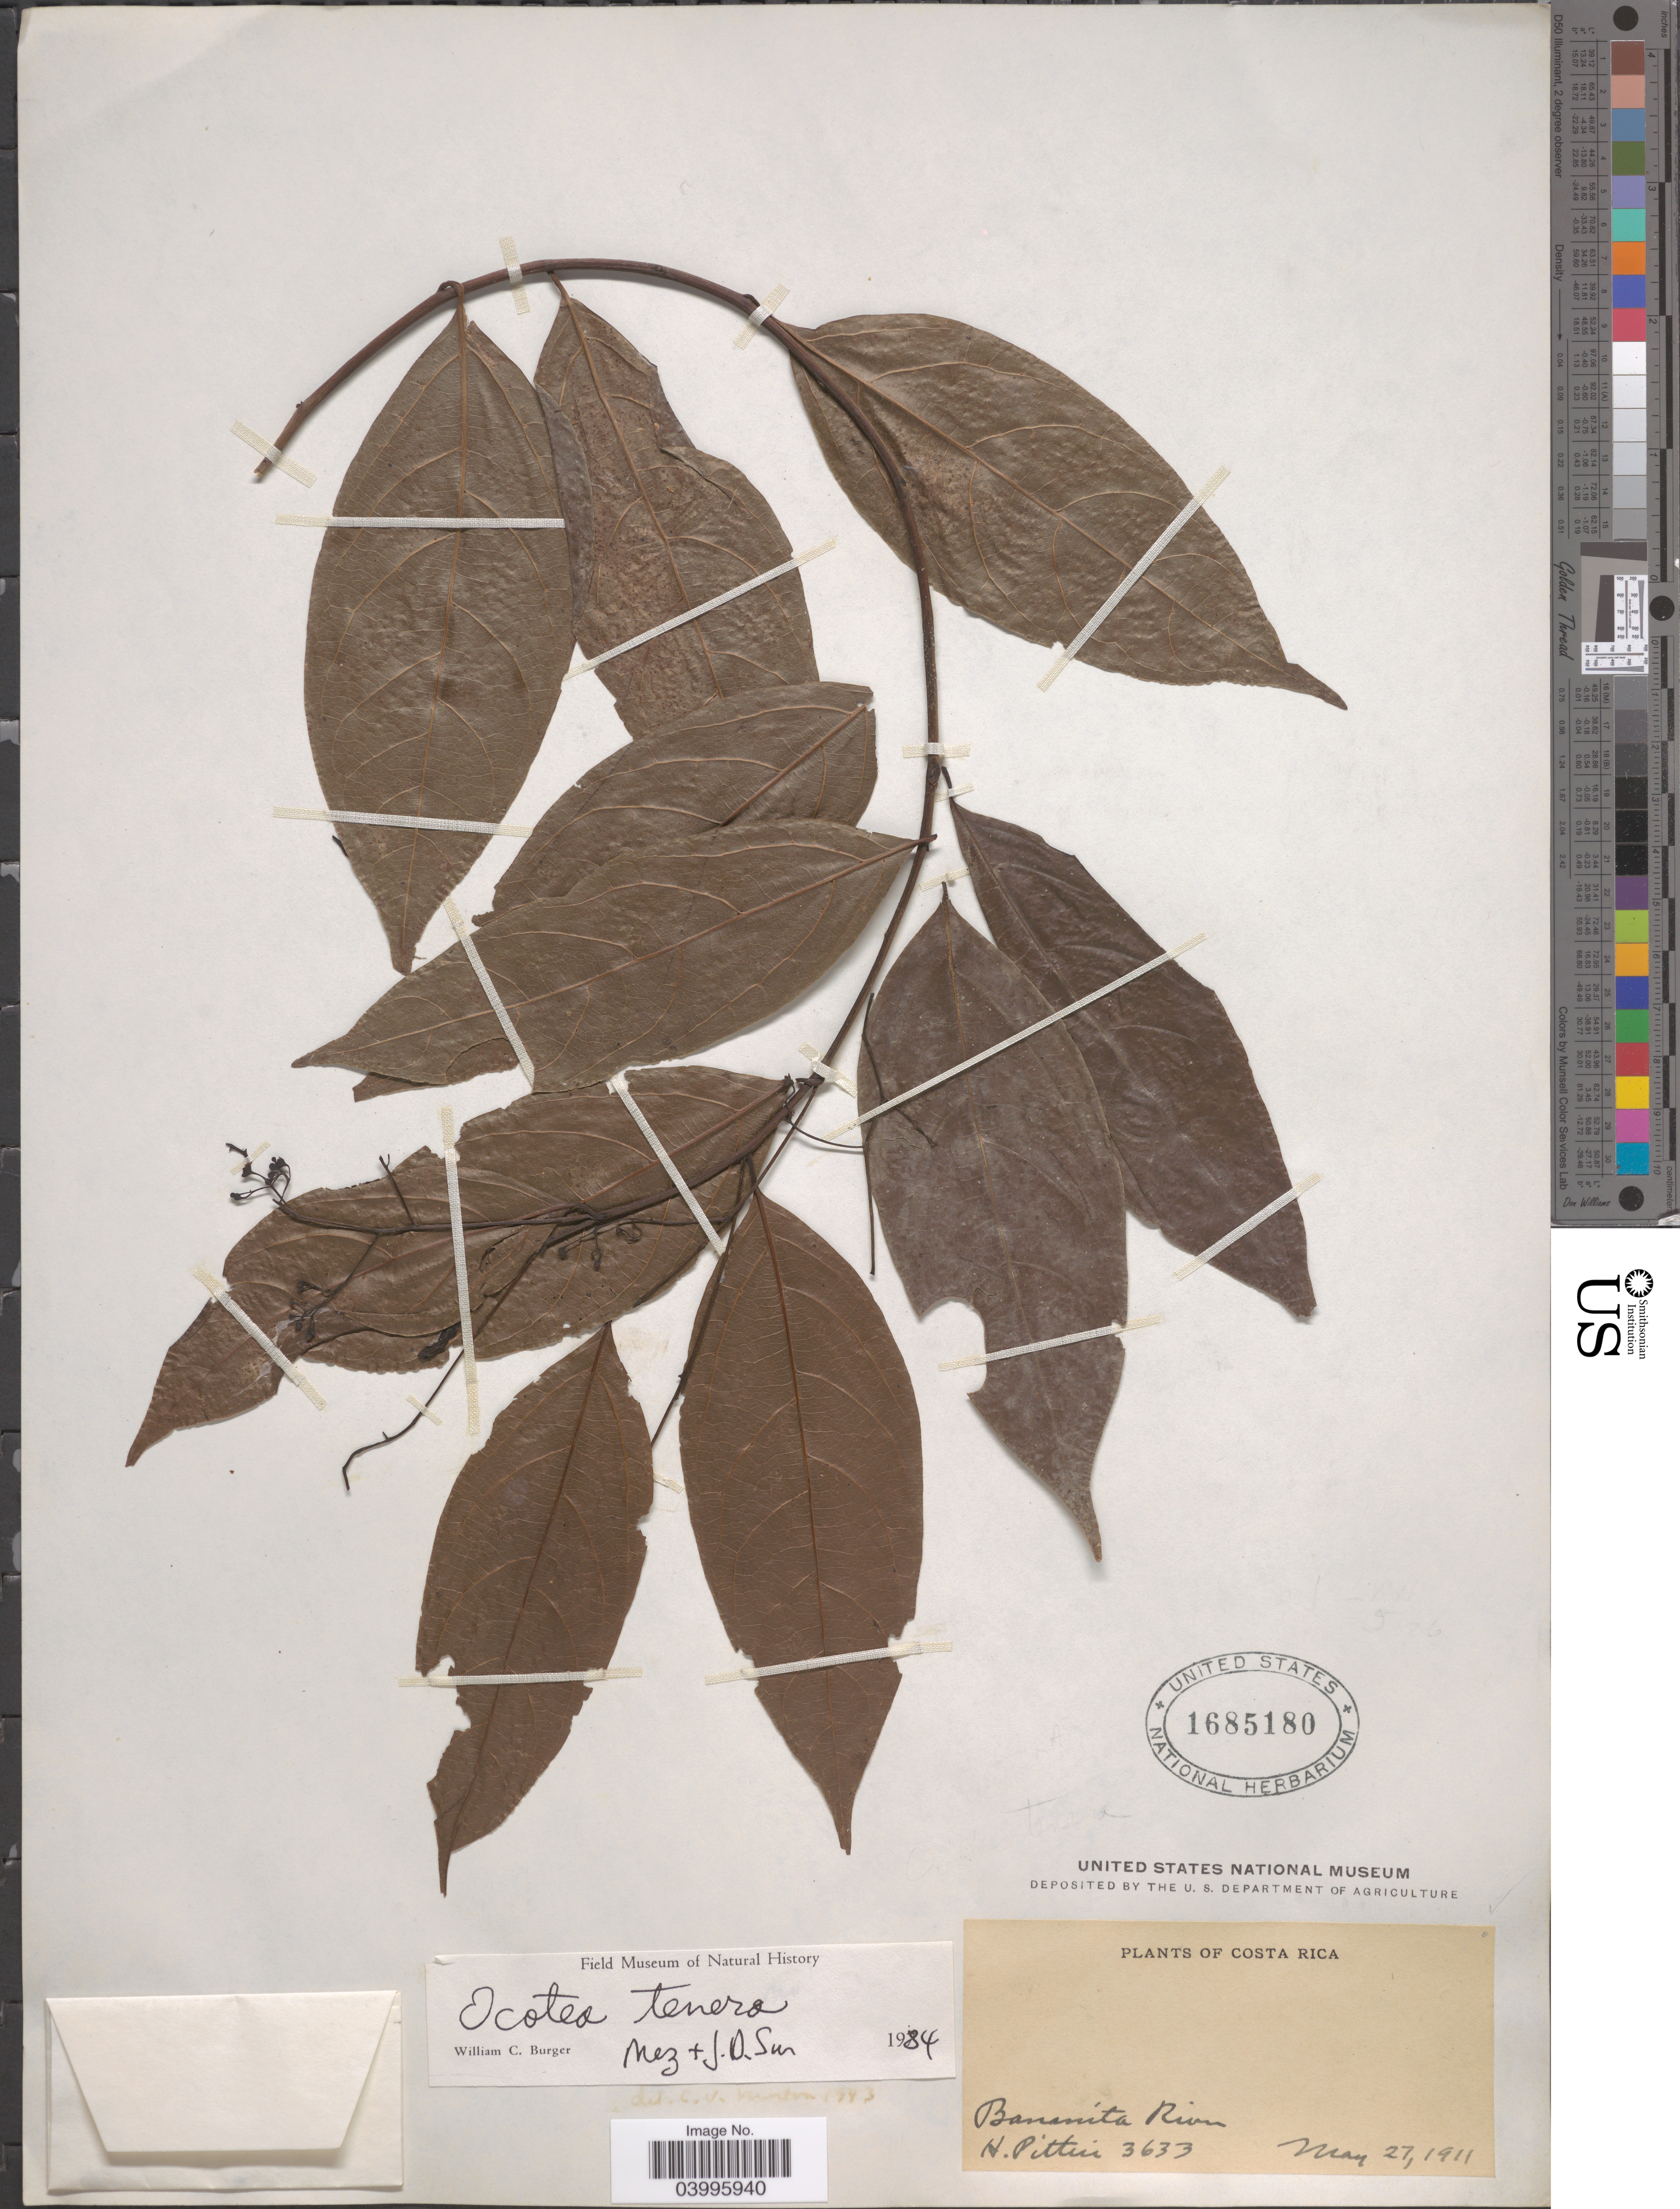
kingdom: Plantae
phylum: Tracheophyta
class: Magnoliopsida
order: Laurales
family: Lauraceae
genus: Ocotea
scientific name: Ocotea tenera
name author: Mez & Donn. Sm.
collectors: H. F. Pittier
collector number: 3633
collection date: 1911-05-27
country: Costa Rica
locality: Bananita River.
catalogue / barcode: US 1685180